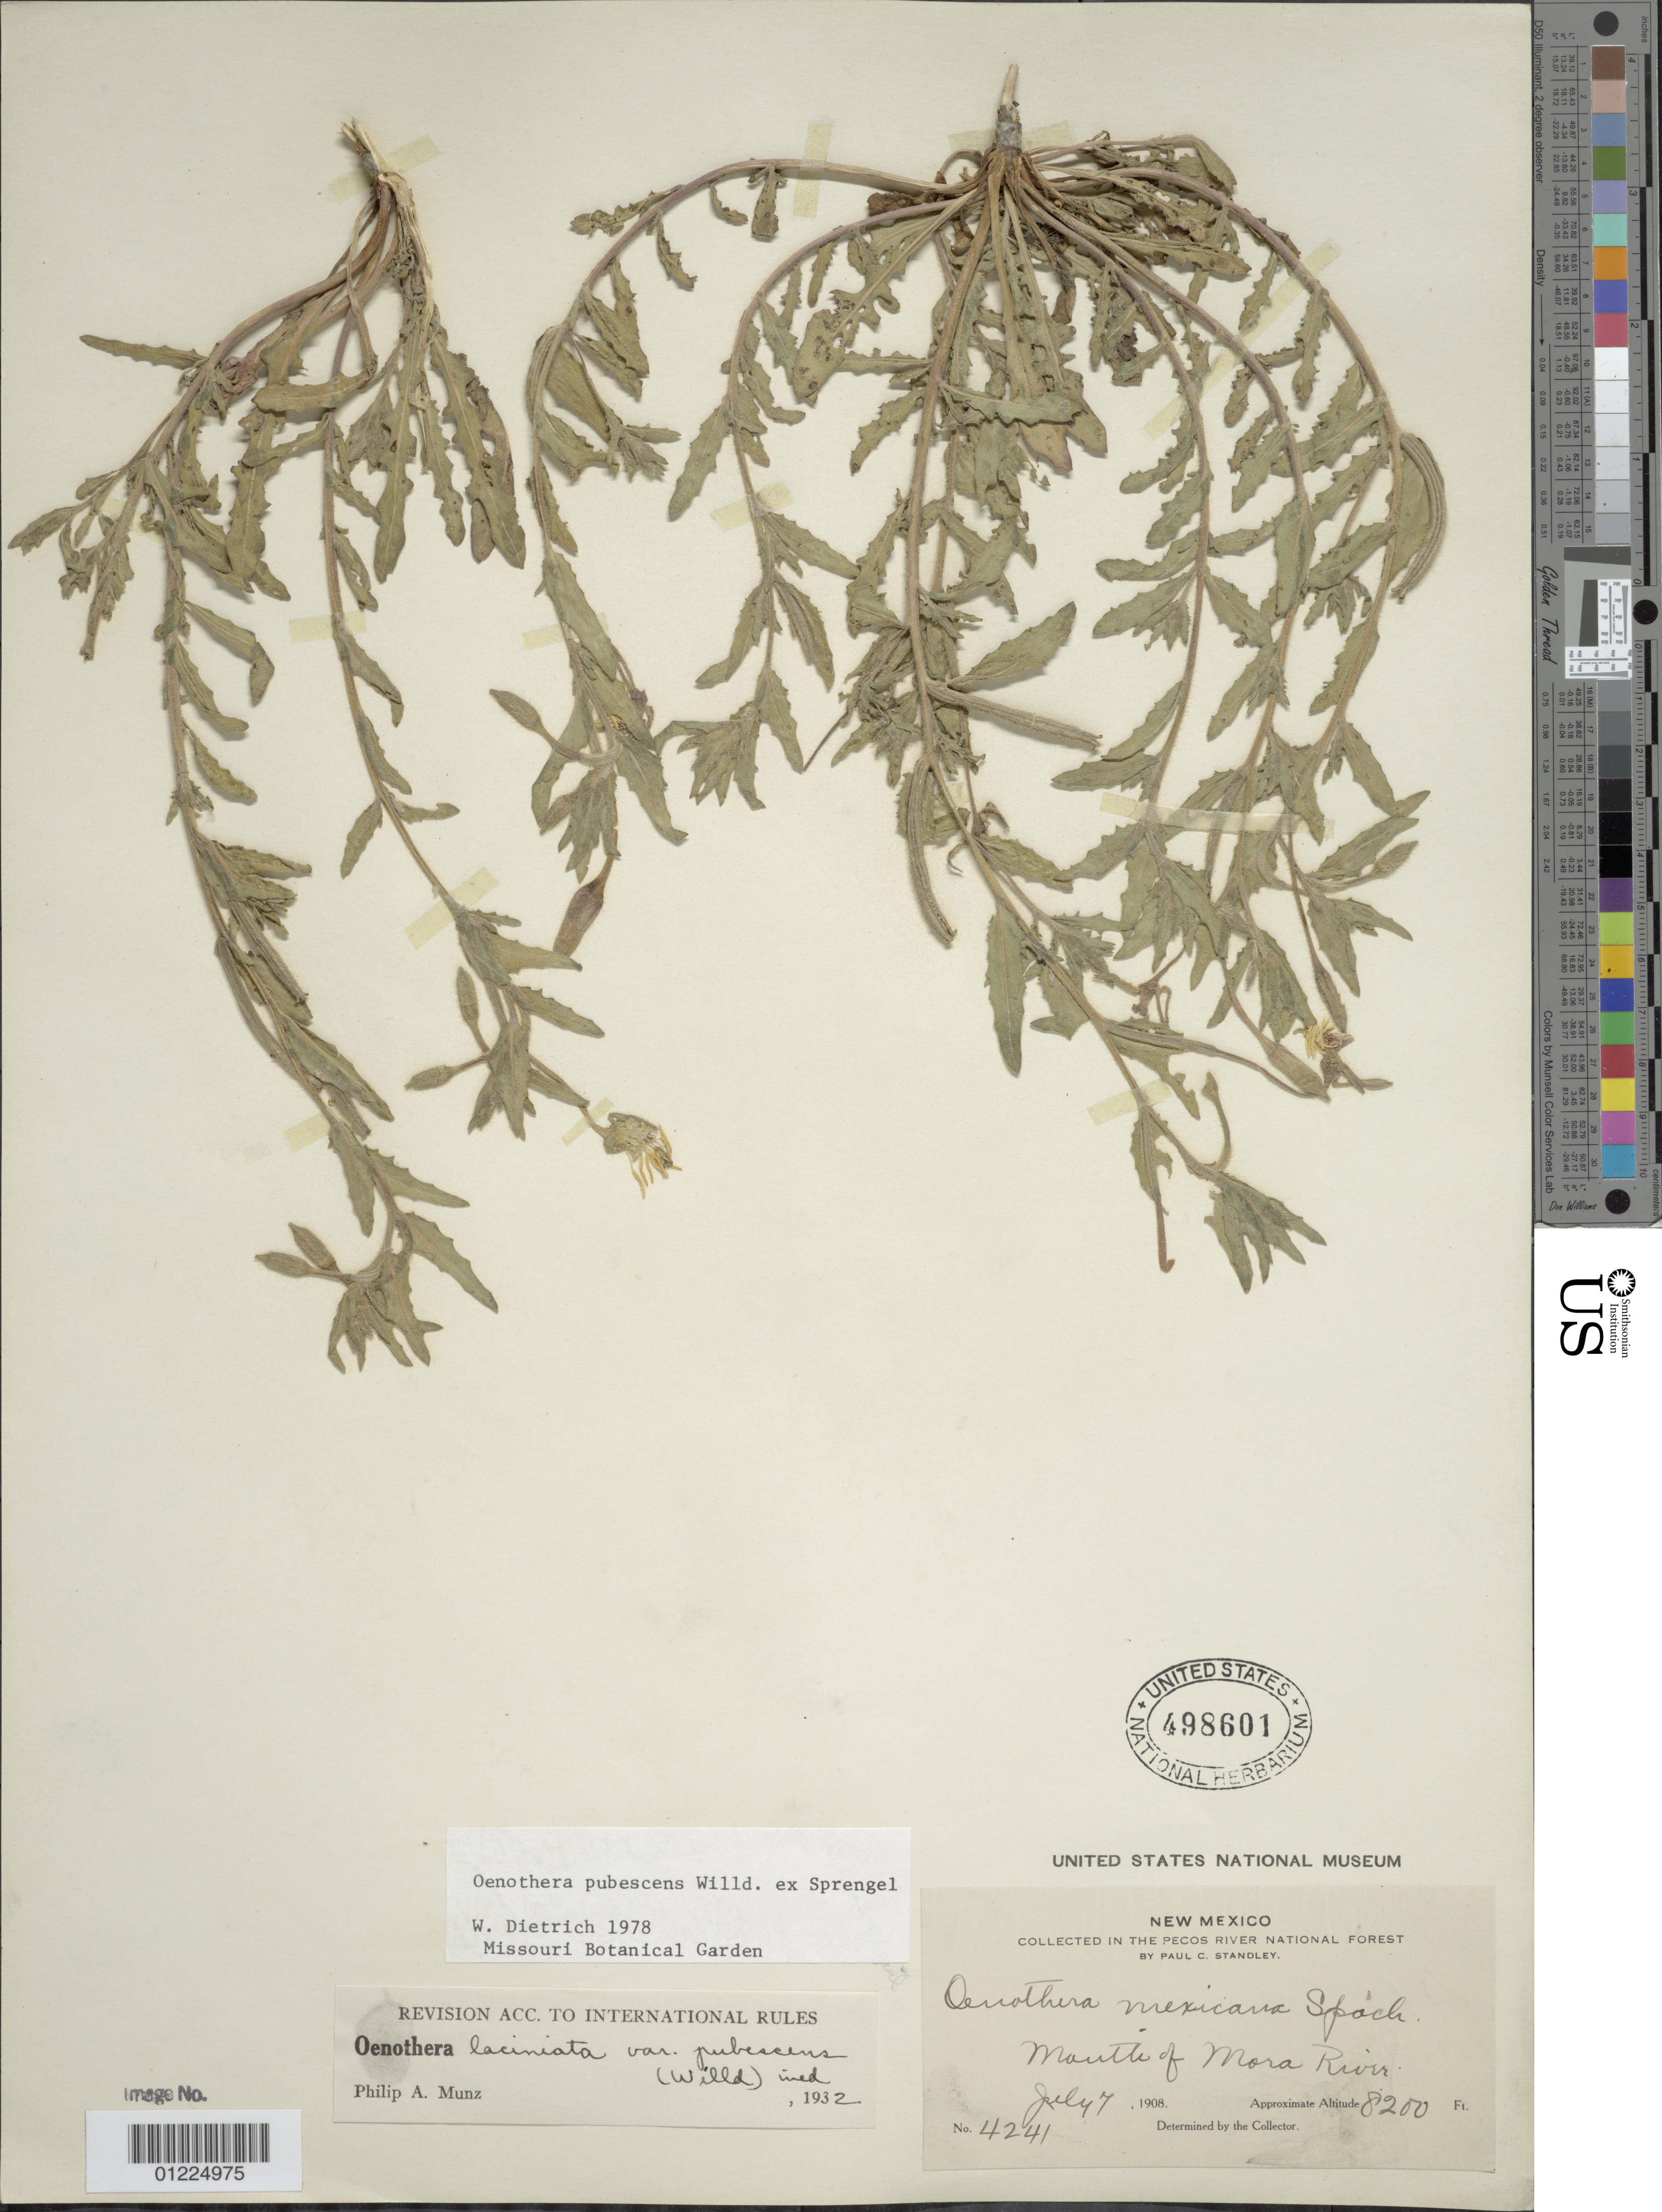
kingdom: Plantae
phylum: Tracheophyta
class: Magnoliopsida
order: Myrtales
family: Onagraceae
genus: Oenothera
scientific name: Oenothera pubescens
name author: Willd. ex Spreng.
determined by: Dietrich, W.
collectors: P. C. Standley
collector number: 4241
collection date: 1908-07-07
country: United States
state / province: New Mexico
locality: Mouth of Mora River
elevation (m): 2499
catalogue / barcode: US 498601